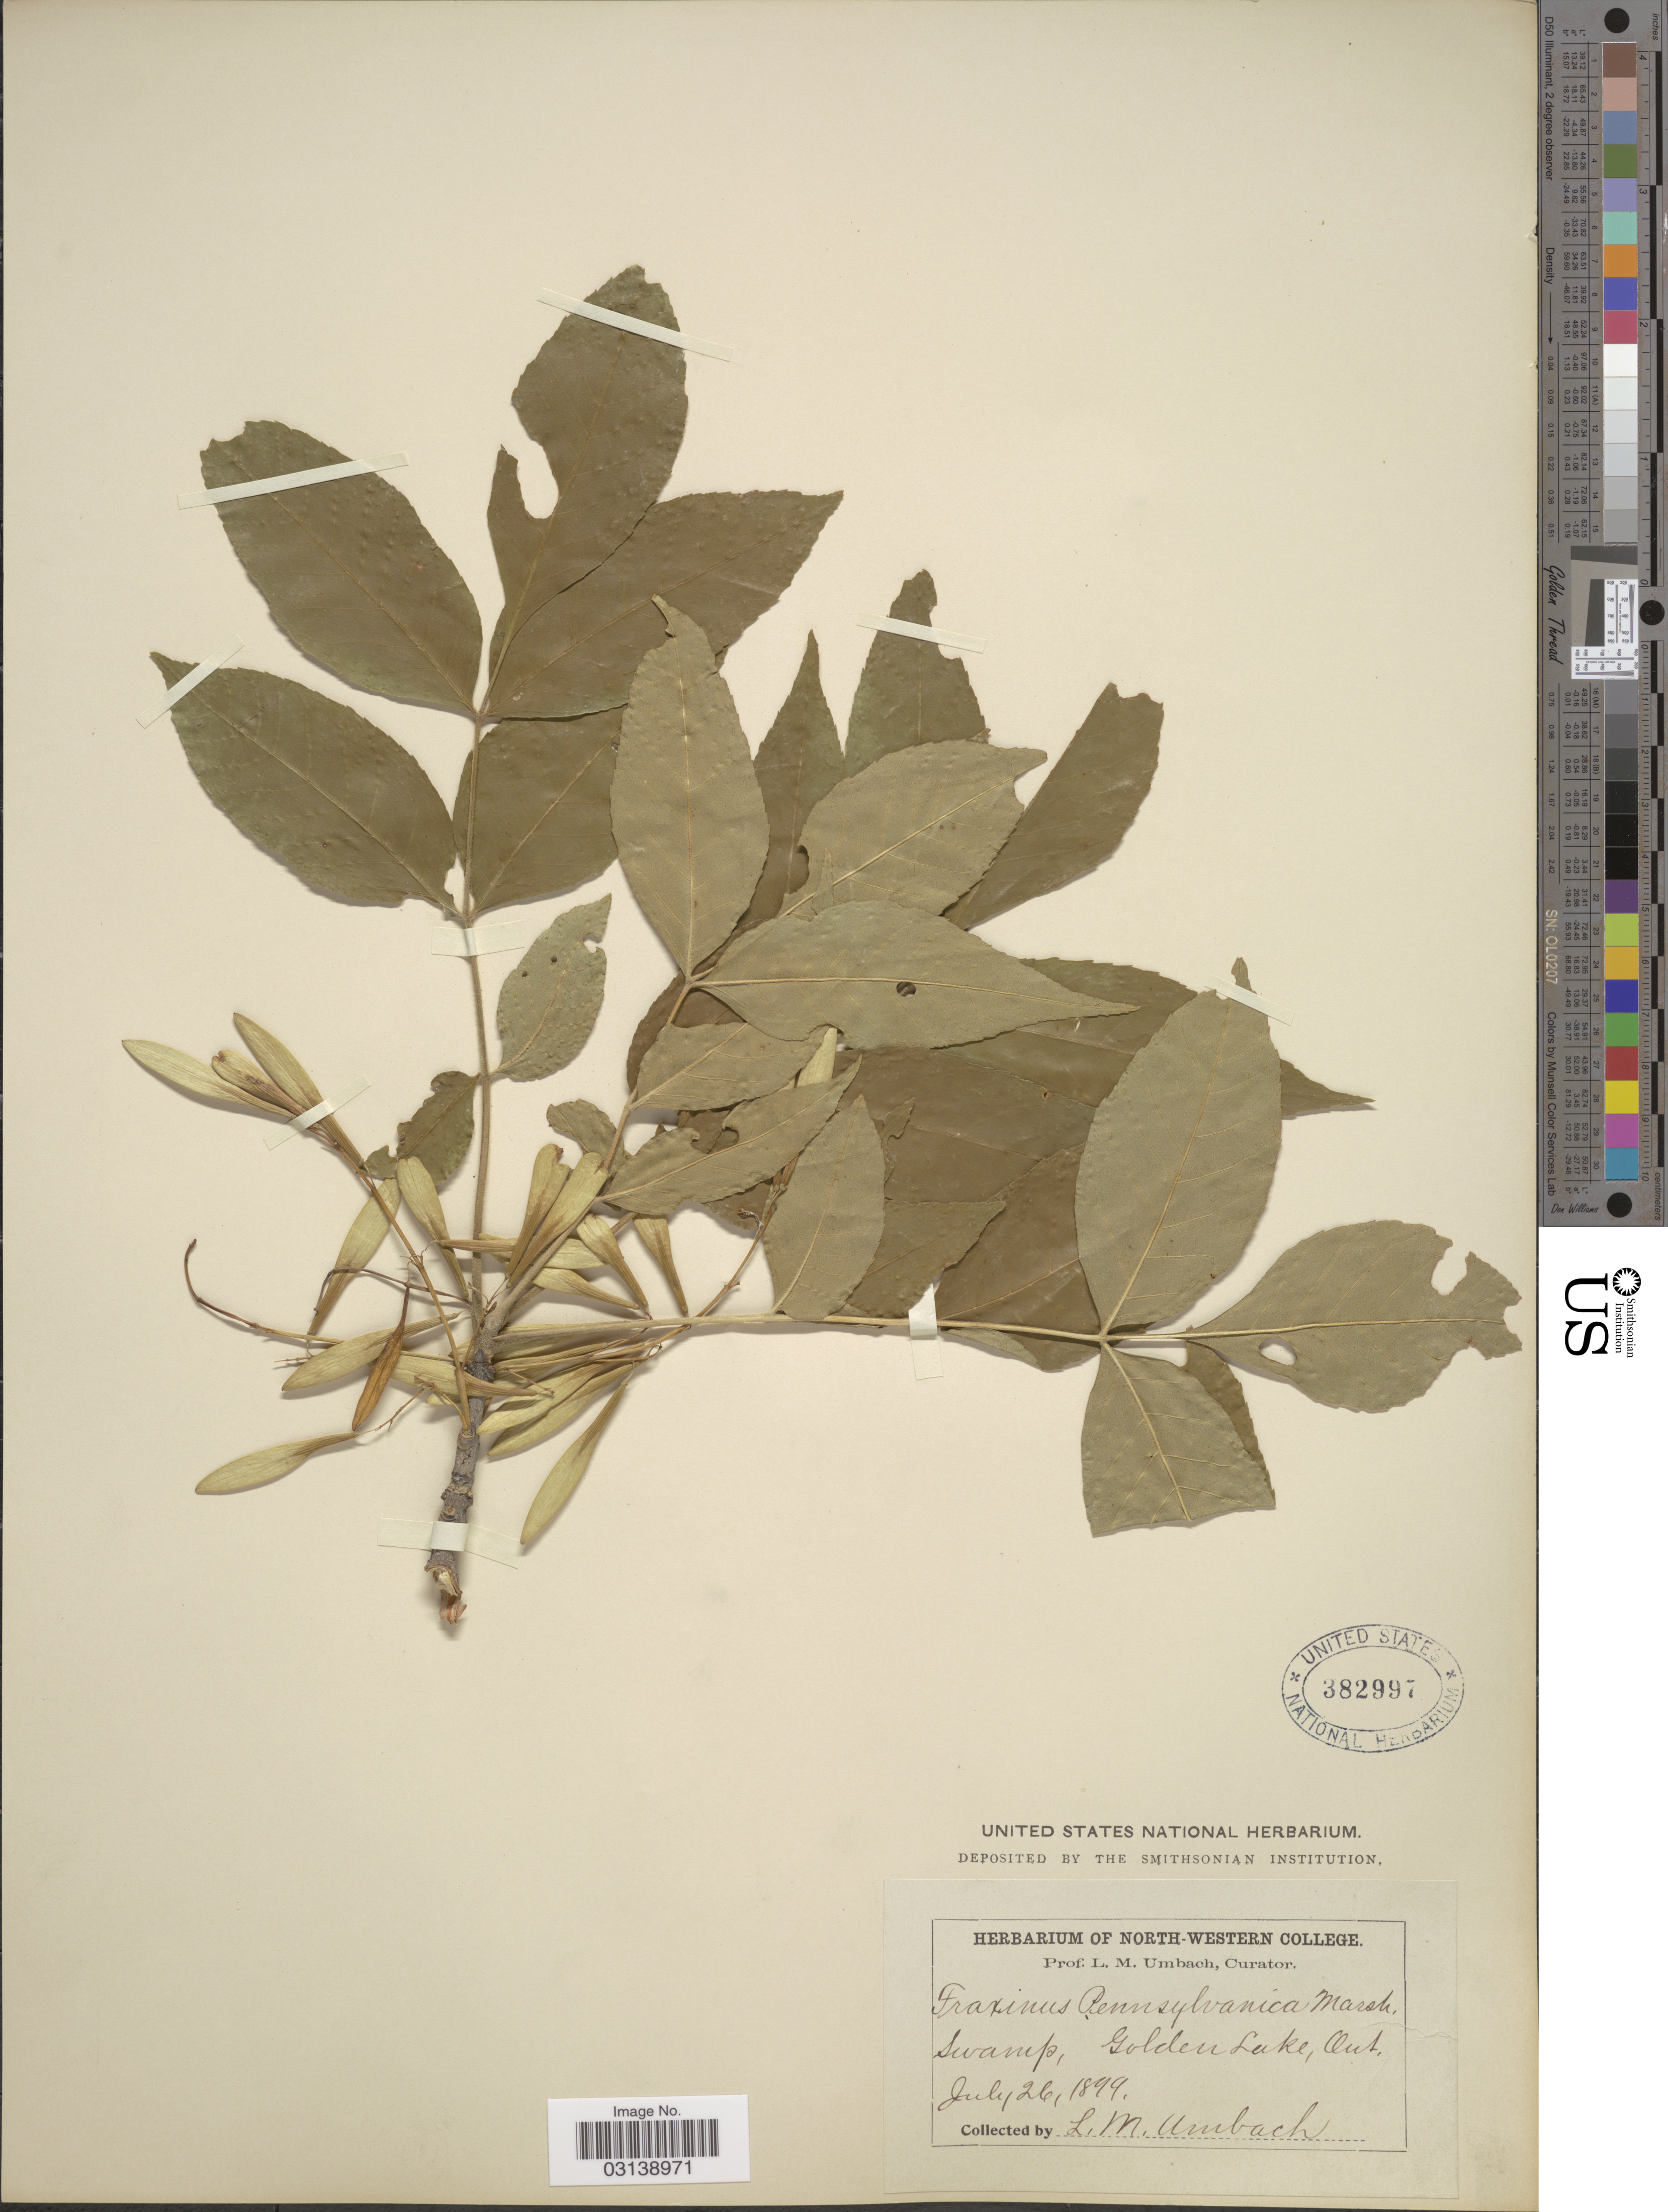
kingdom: Plantae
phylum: Tracheophyta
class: Magnoliopsida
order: Lamiales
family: Oleaceae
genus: Fraxinus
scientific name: Fraxinus pennsylvanica var. pubescens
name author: (Lam.) Lingelsh.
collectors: L. M. Umbach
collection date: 1899-07-26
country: Canada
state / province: Ontario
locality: Golden Lake.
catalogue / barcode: US 382997